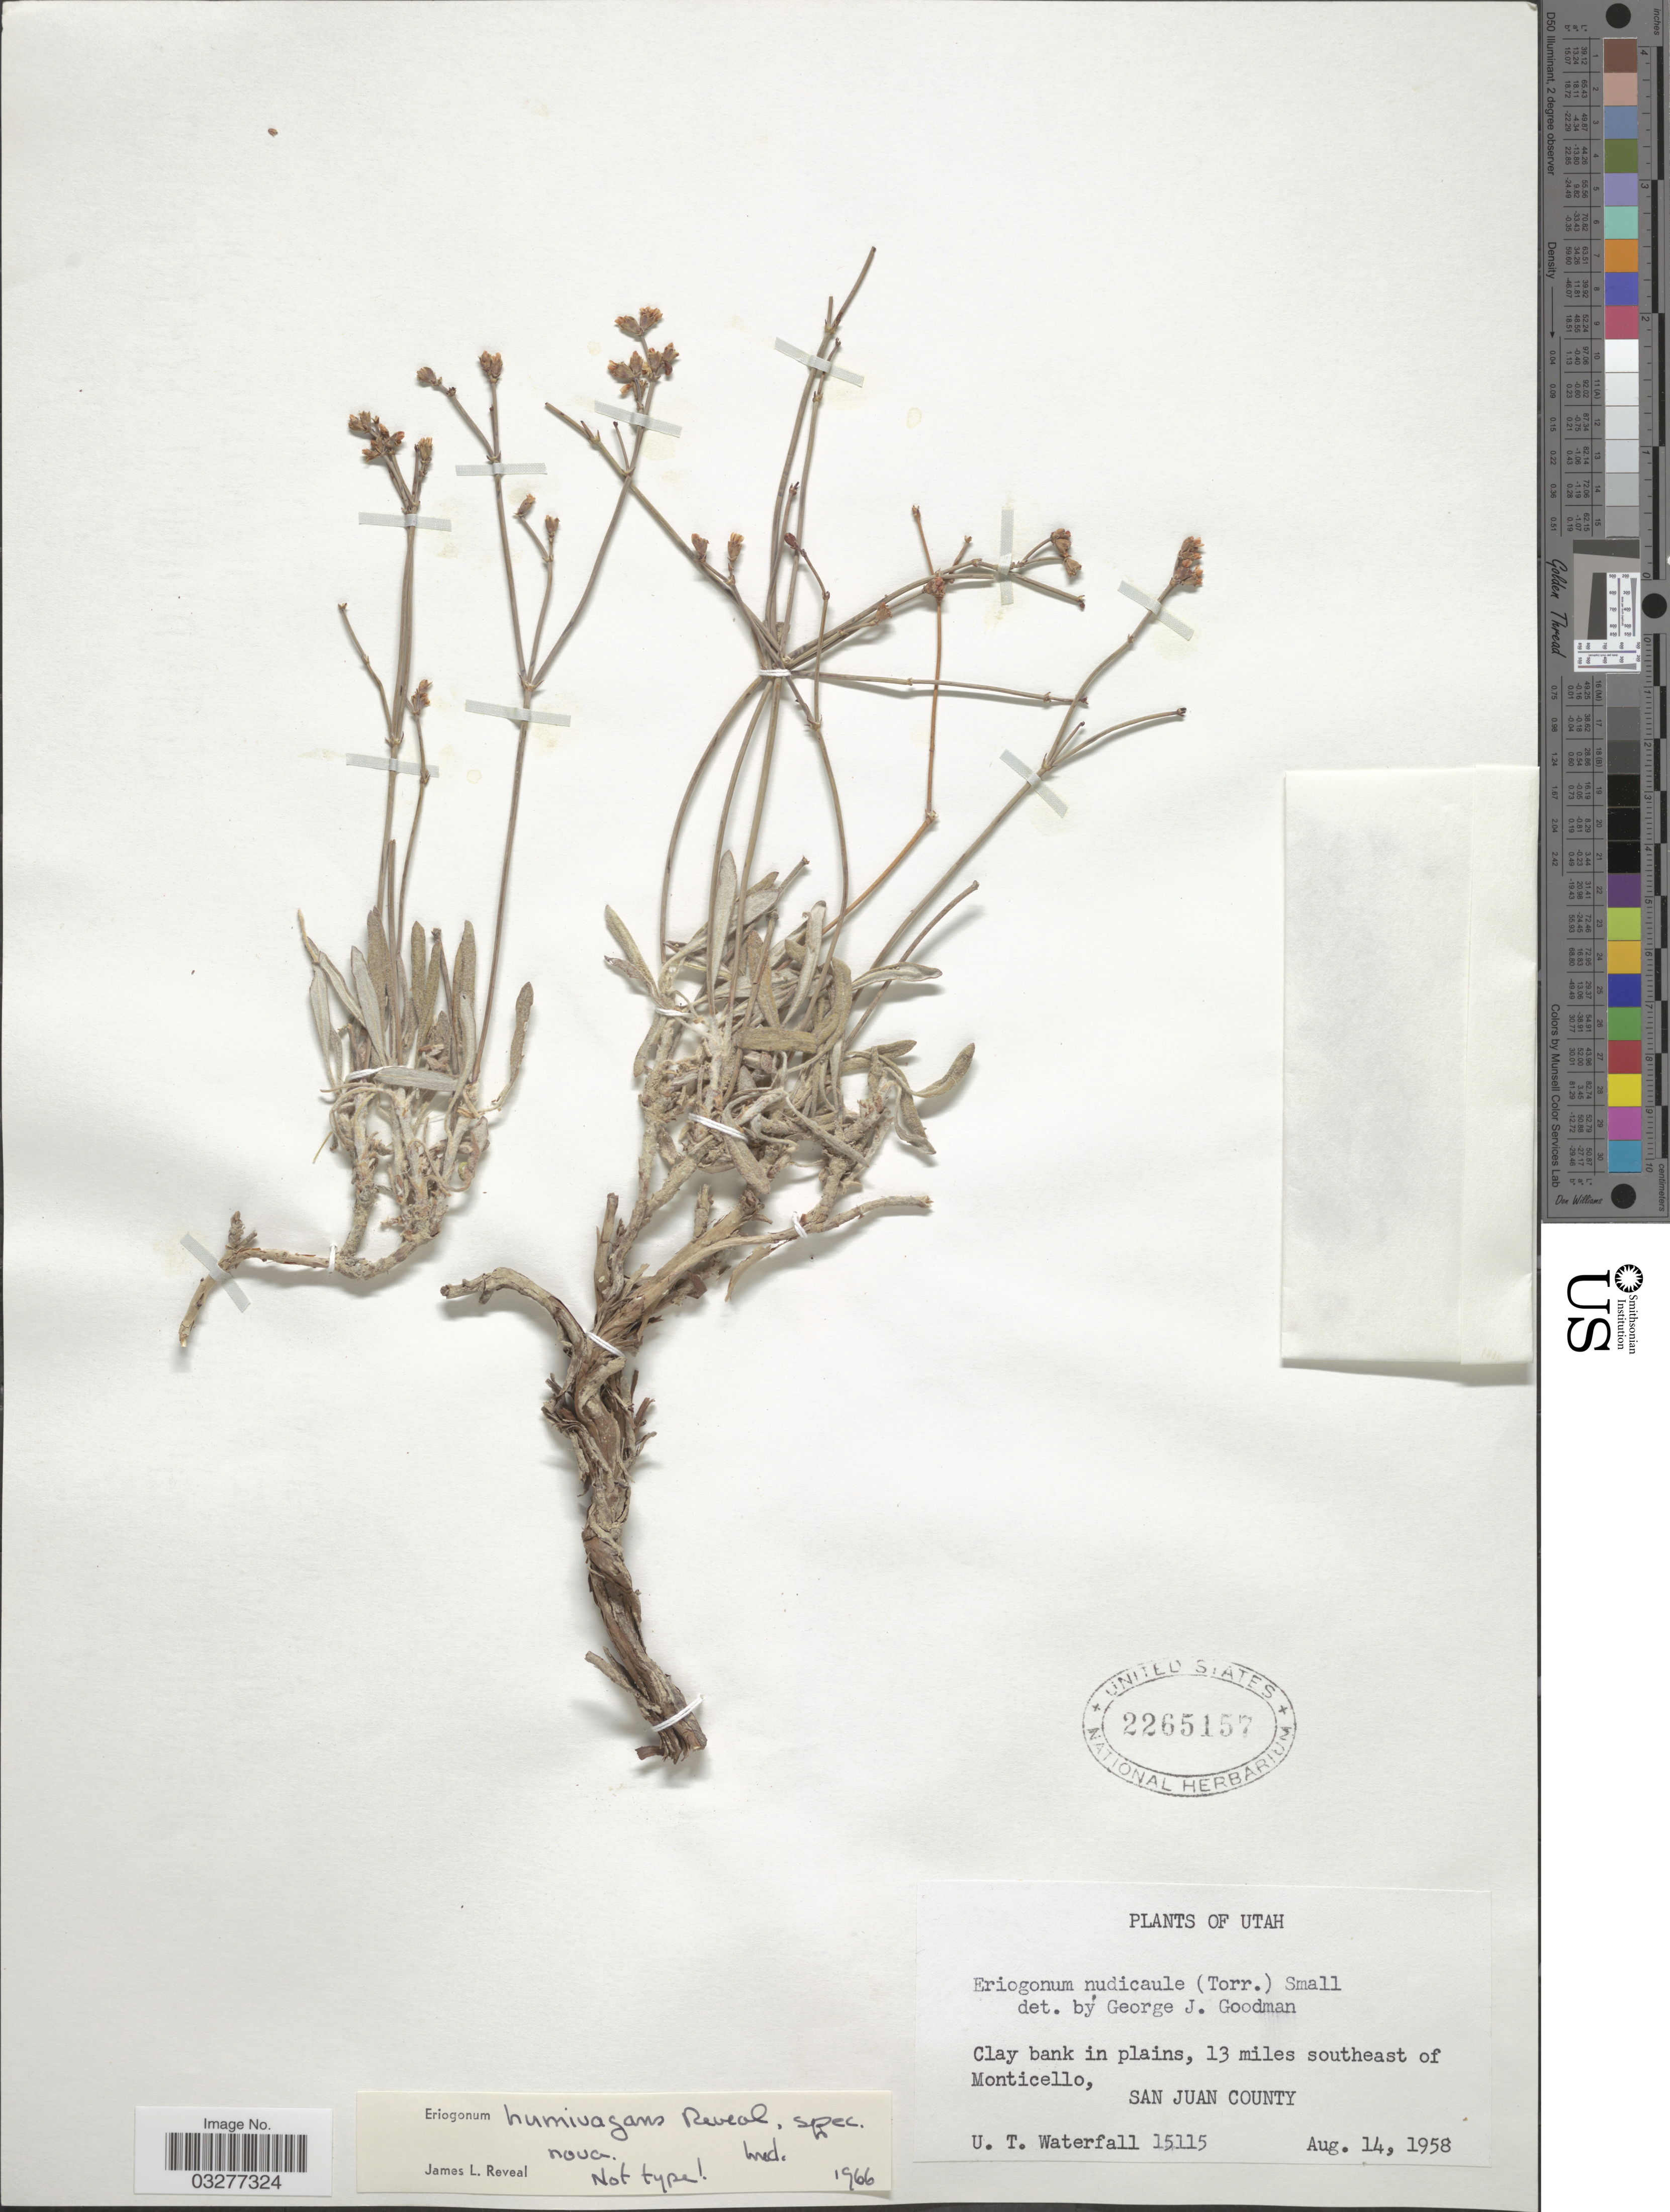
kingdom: Plantae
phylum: Tracheophyta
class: Magnoliopsida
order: Caryophyllales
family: Polygonaceae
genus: Eriogonum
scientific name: Eriogonum humivagans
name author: Reveal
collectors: U. T. Waterfall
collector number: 15115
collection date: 1958-08-14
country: United States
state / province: Utah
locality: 13 miles southeast of Monticello, San Juan County.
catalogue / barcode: US 2265157